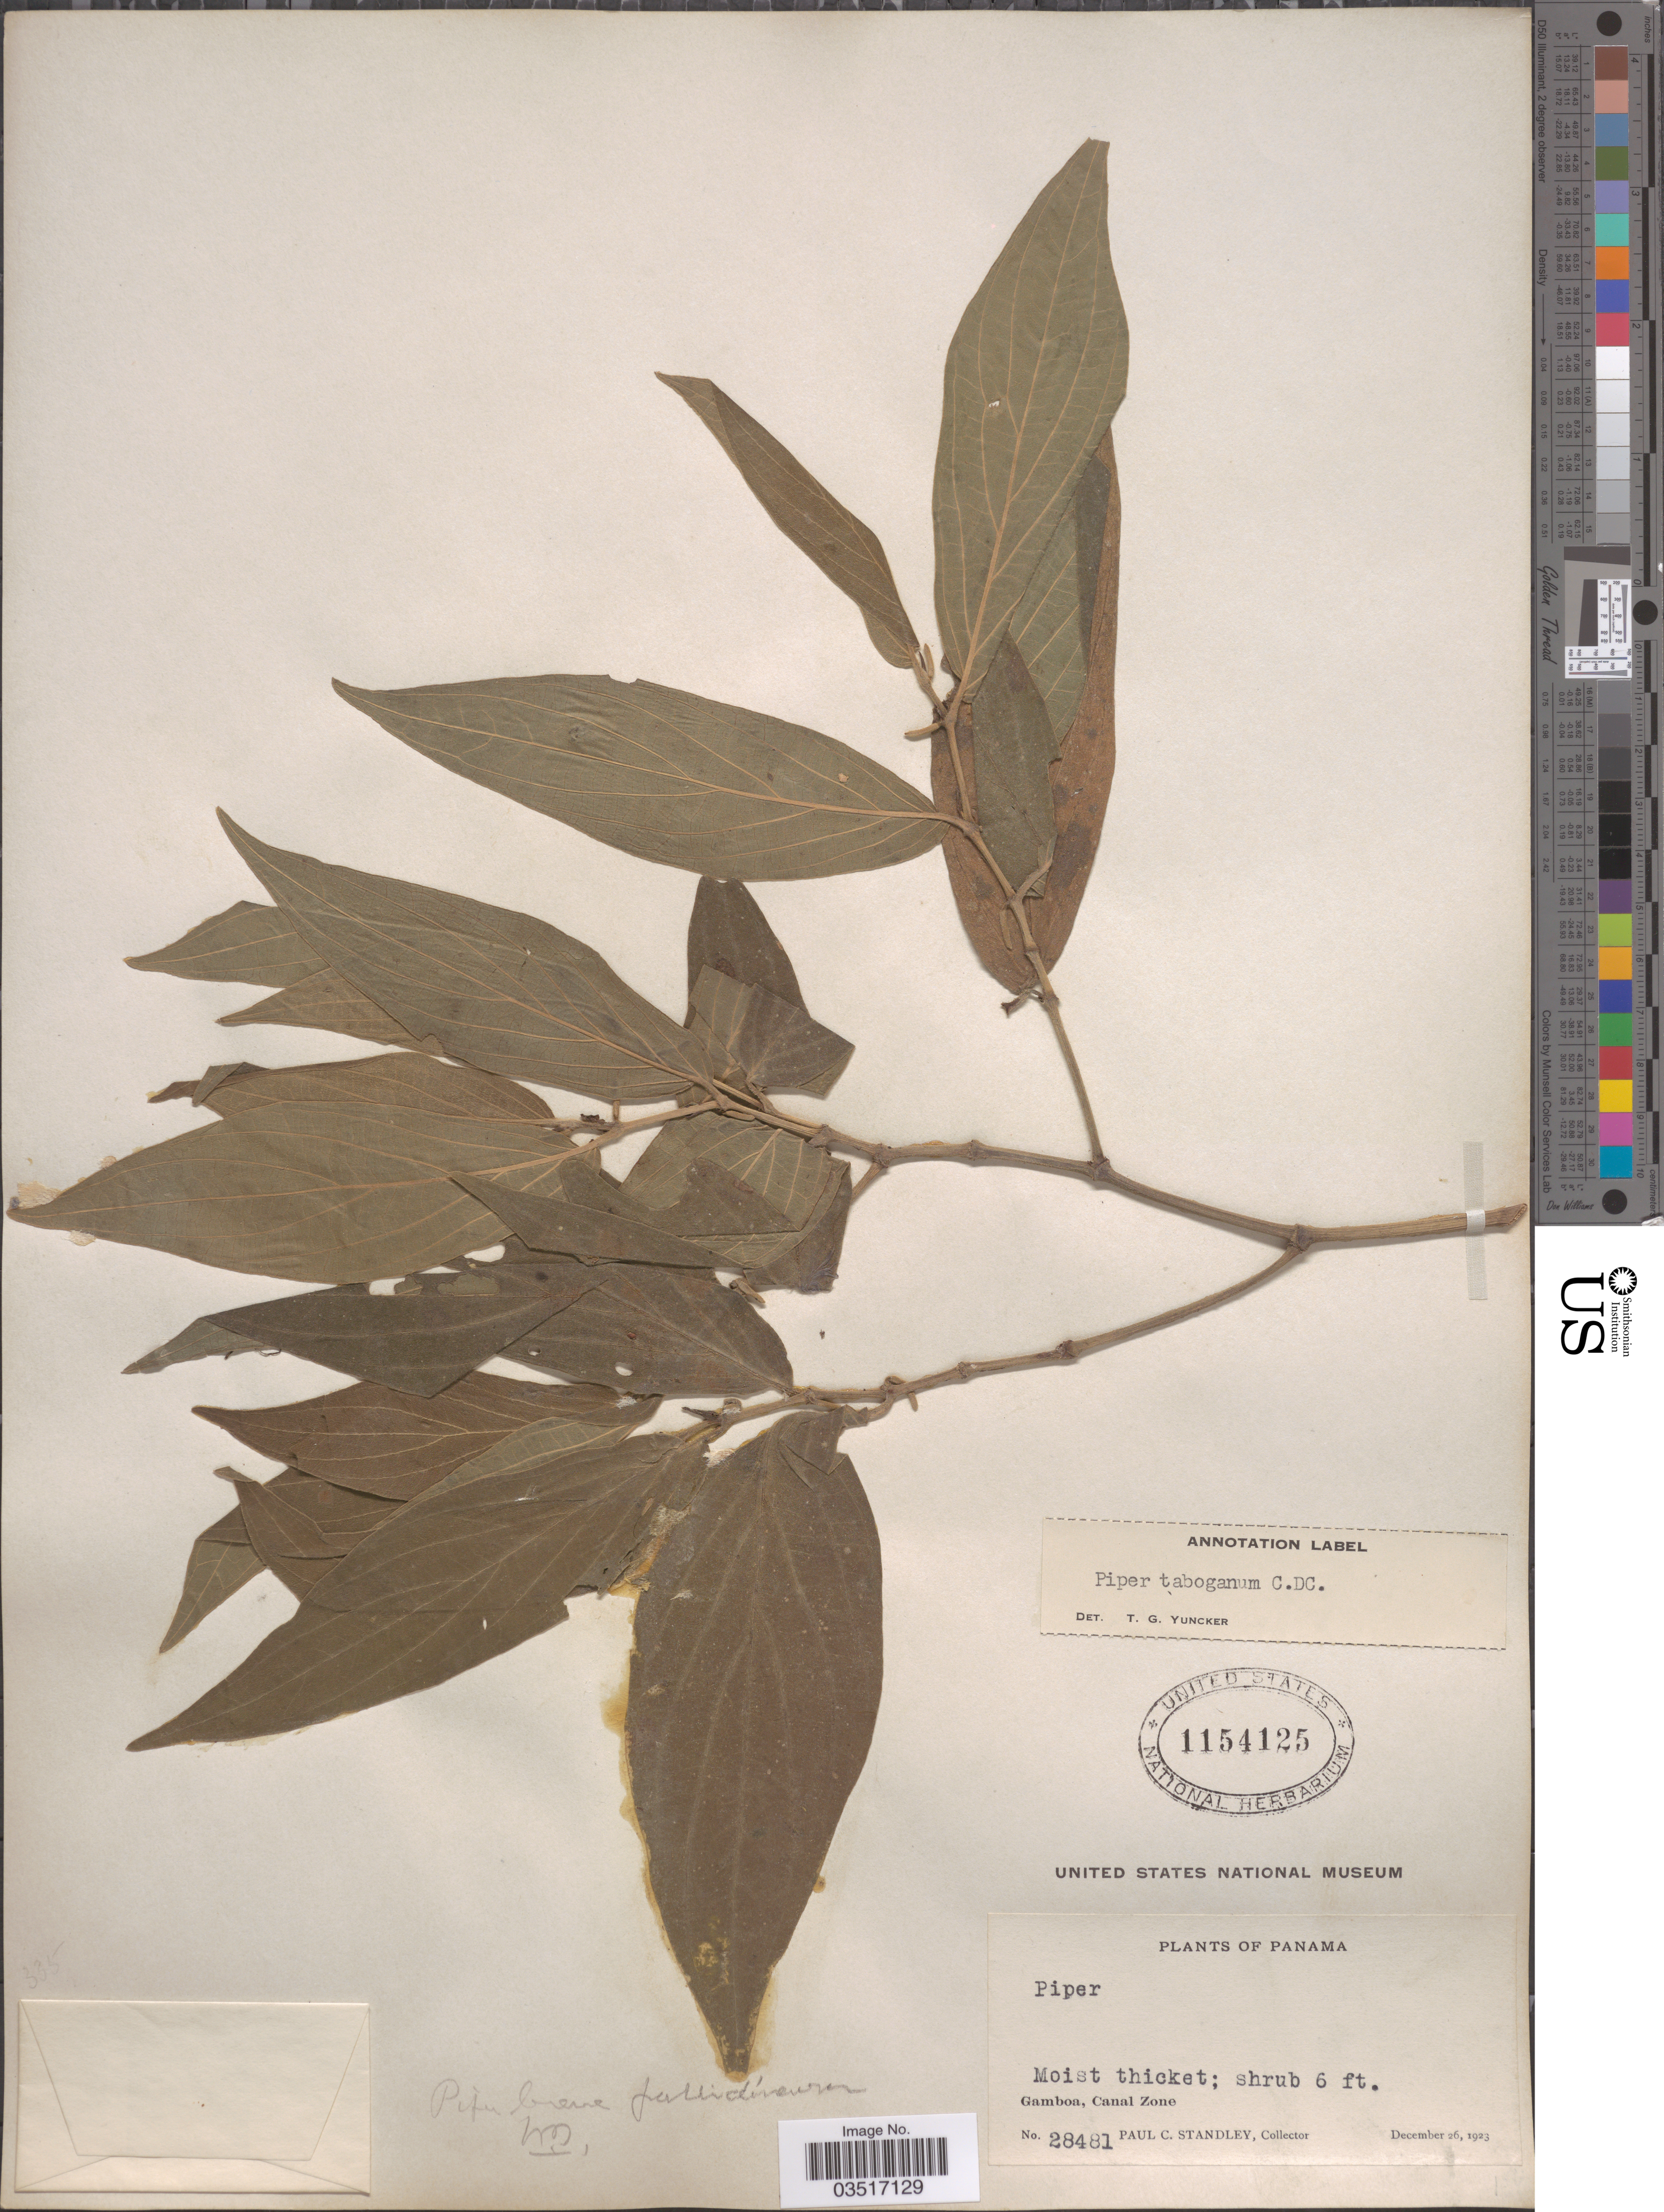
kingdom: Plantae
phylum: Tracheophyta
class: Magnoliopsida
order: Piperales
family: Piperaceae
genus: Piper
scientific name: Piper taboganum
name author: C. DC.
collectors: P. C. Standley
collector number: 28481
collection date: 1923-12-26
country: Panama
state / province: Colón / Panamá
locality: Gamboa, Canal Zone.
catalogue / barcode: US 1154125